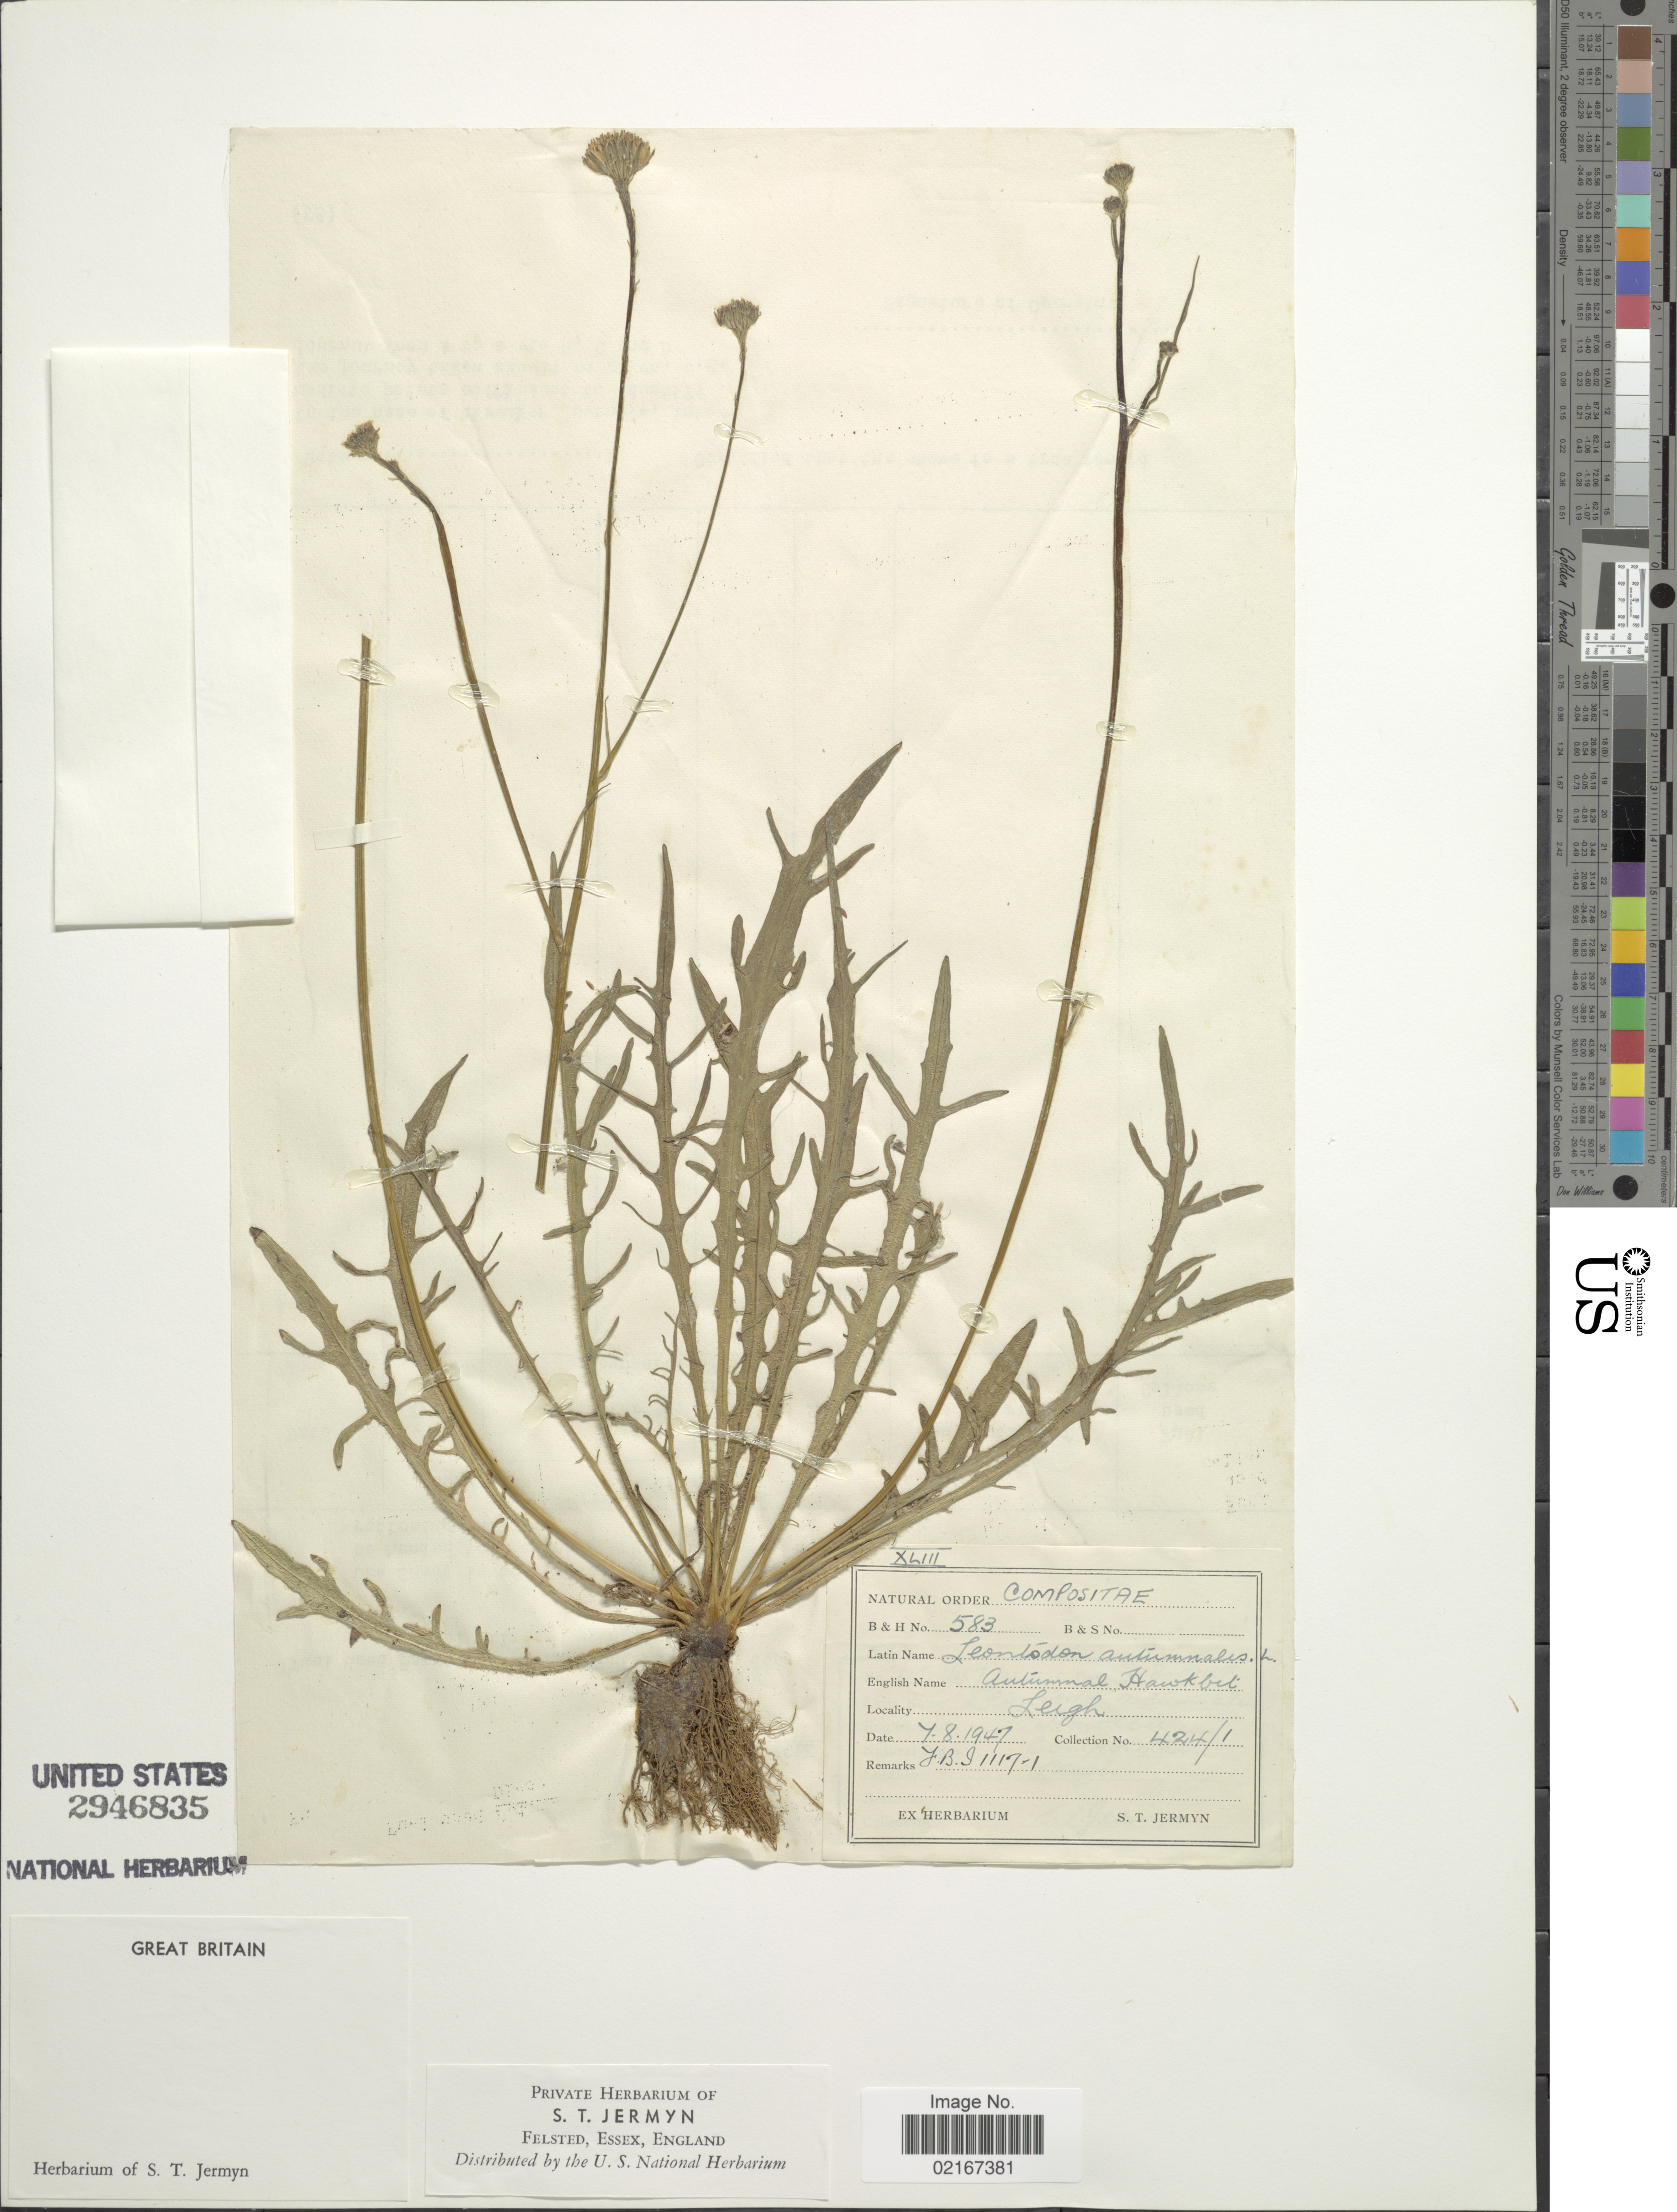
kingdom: Plantae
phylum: Tracheophyta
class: Magnoliopsida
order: Asterales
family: Asteraceae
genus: Scorzoneroides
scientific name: Scorzoneroides autumnalis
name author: (L.) Moench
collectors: S. Jermyn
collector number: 424/1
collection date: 1947-08-07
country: United Kingdom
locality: Leigh, Great Britain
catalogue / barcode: US 2946835